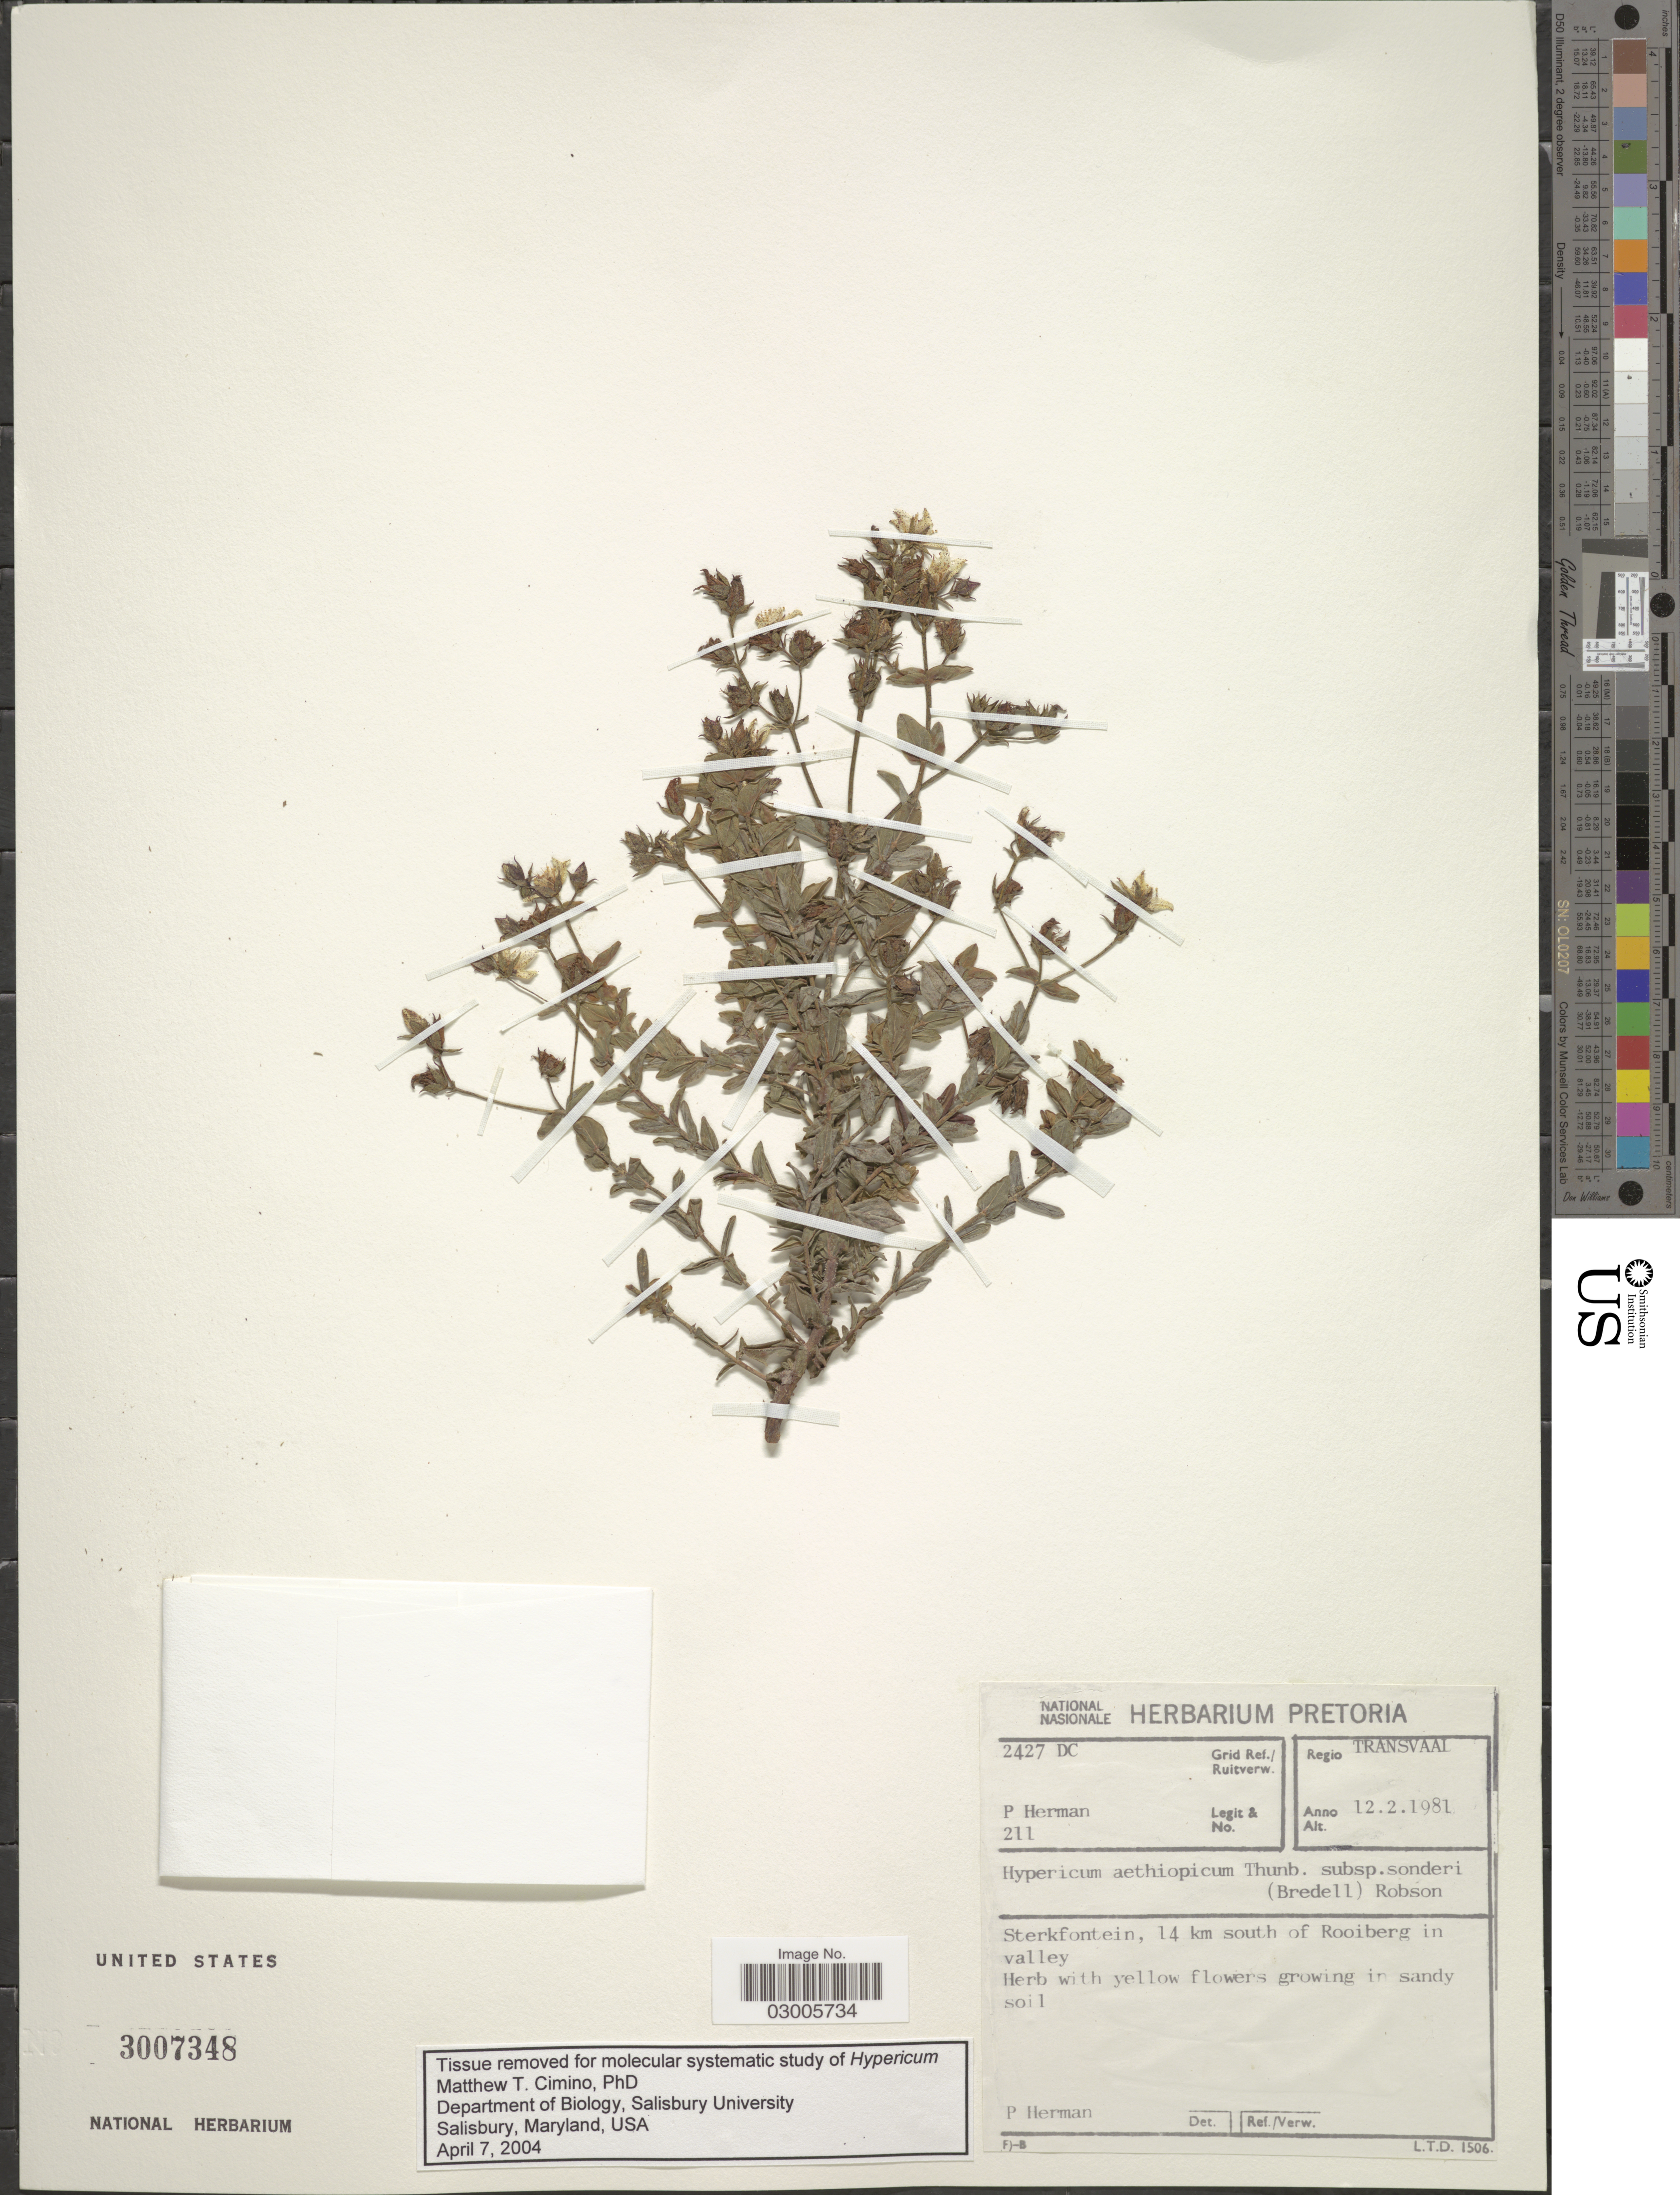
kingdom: Plantae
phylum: Tracheophyta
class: Magnoliopsida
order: Malpighiales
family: Hypericaceae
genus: Hypericum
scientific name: Hypericum aethiopicum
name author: Thunb.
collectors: P. Herman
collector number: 211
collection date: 1981-02-12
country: South Africa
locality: Grid Ref./Ruitverw. 2427DC, Regio Transvaal, Sterkfontein, 14 km south of Rooiberg in valley.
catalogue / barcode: US 3007348